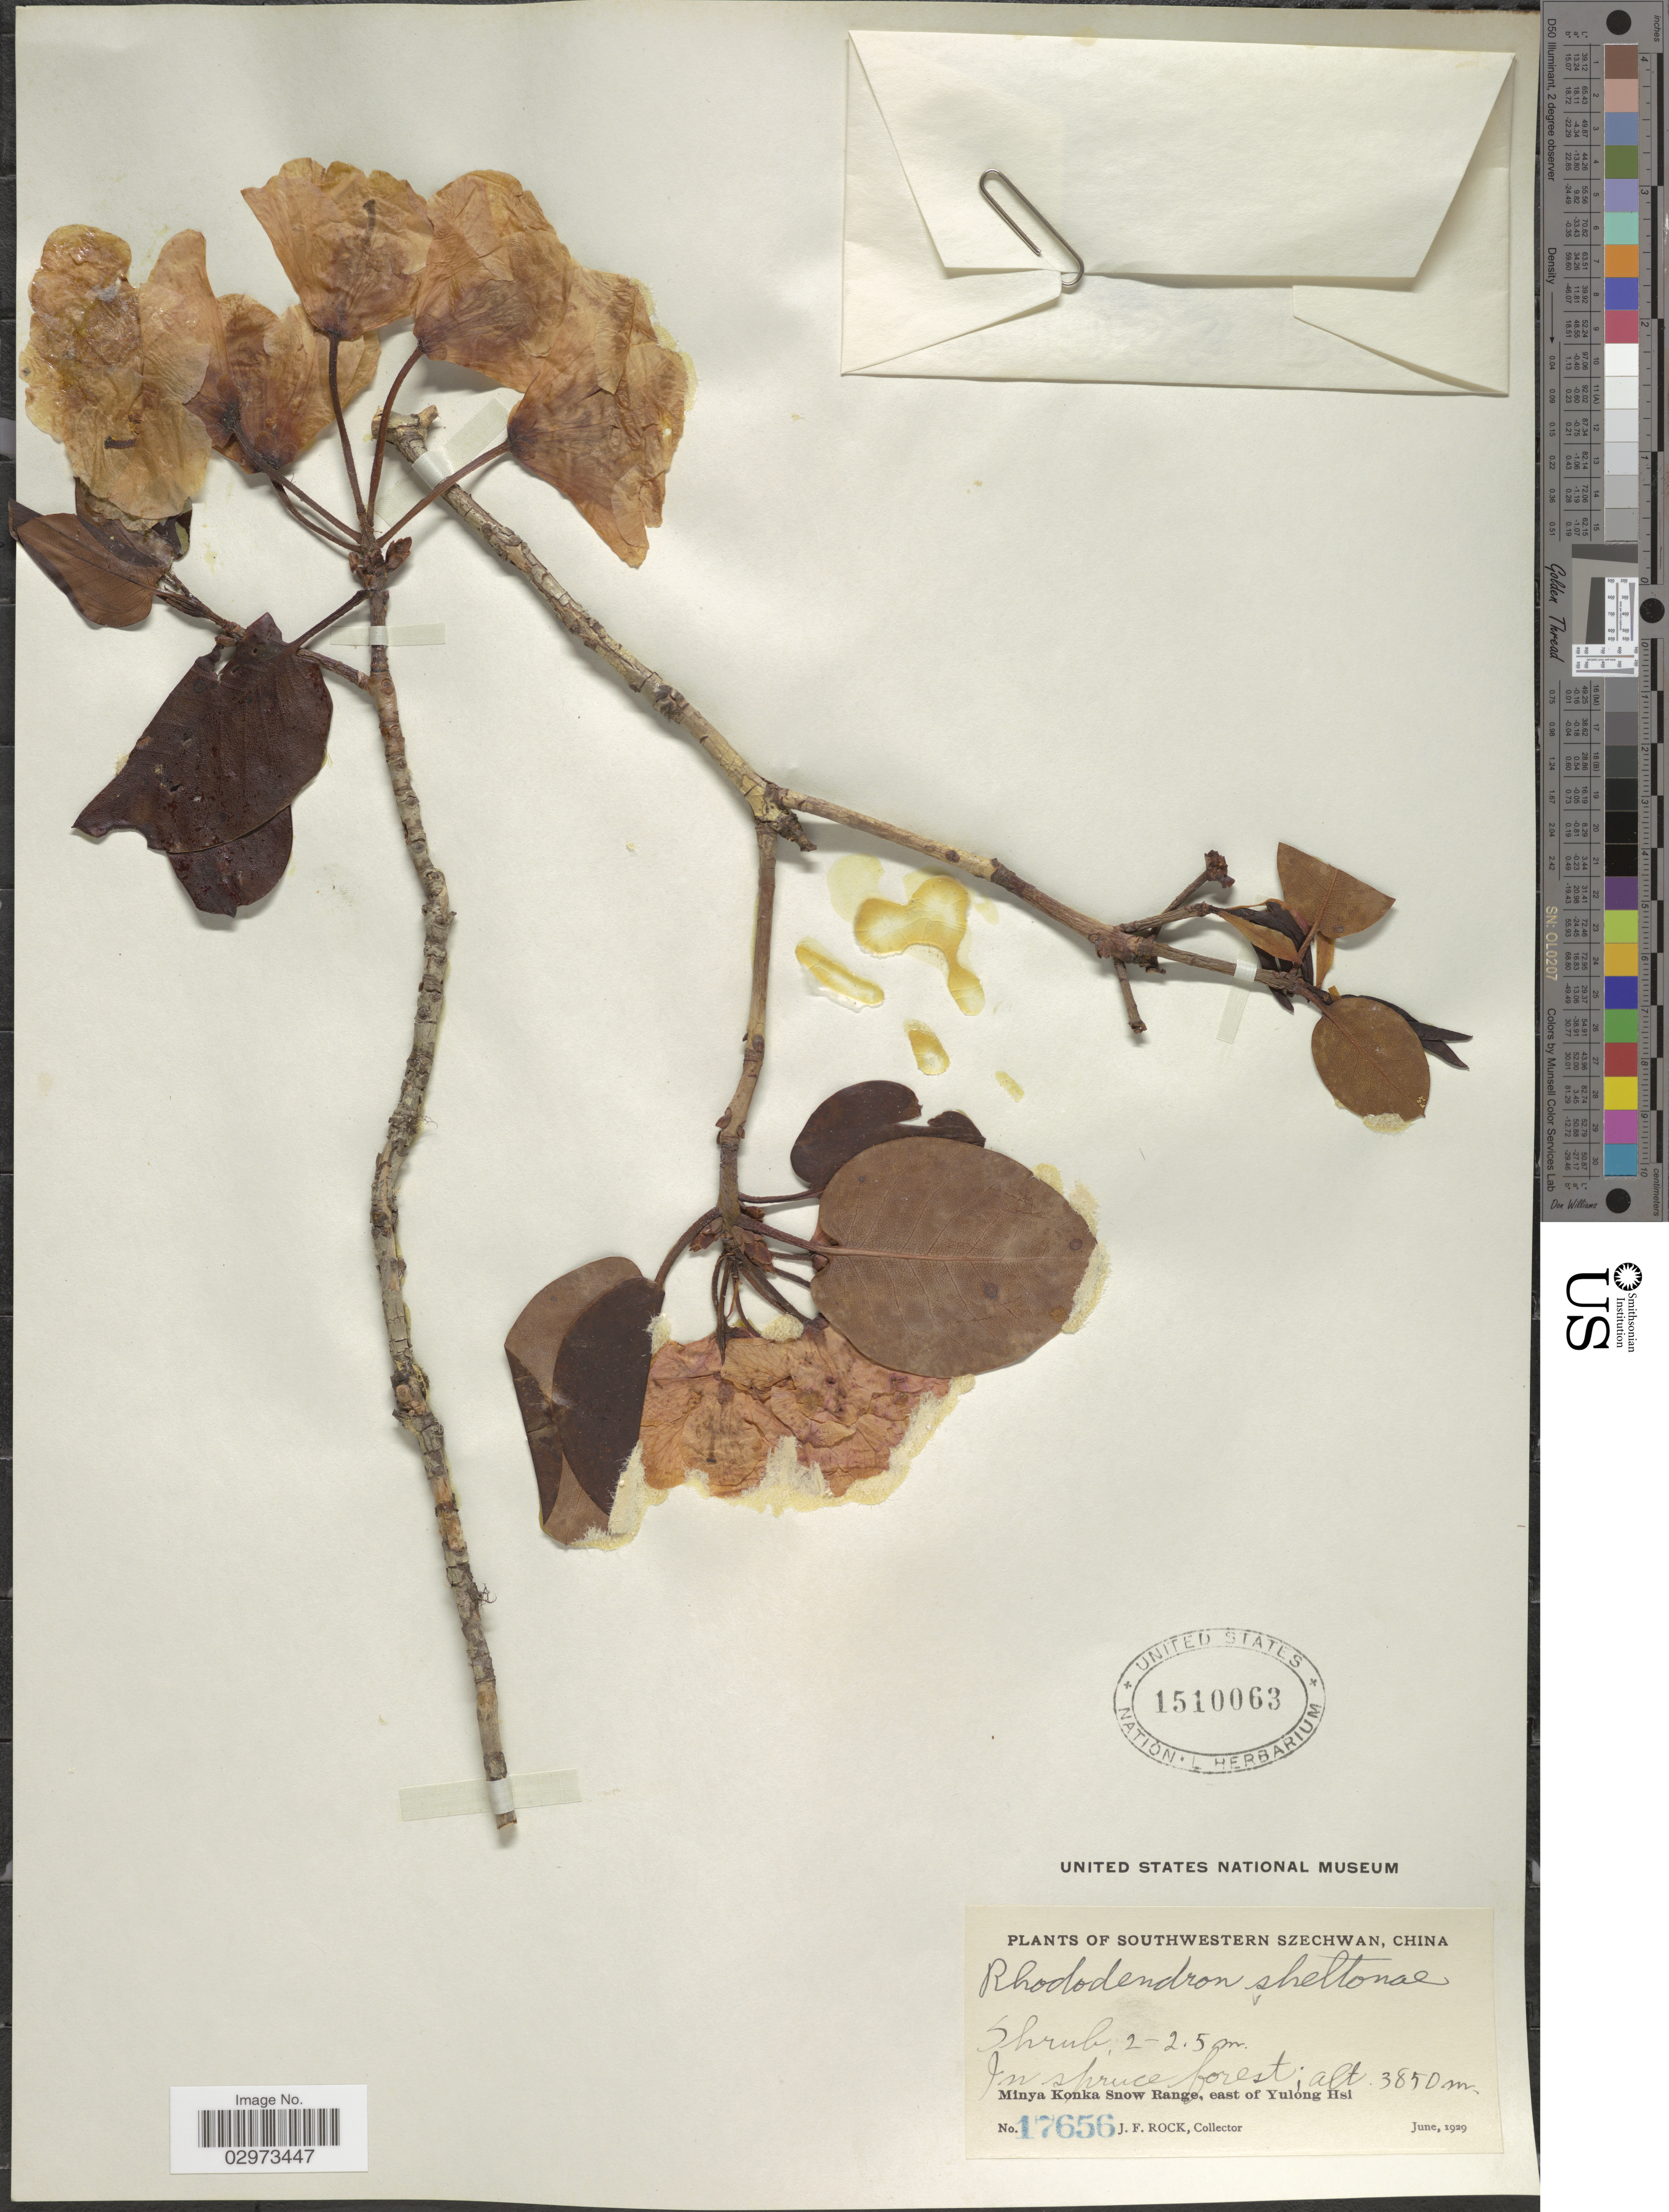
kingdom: Plantae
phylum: Tracheophyta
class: Magnoliopsida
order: Ericales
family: Ericaceae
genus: Rhododendron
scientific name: Rhododendron sheltoniae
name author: Hemsl. & E.H. Wilson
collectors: J. Rock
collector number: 17656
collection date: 1929-06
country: China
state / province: Sichuan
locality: Southwestern Szechwan. Minya Konka Snow Range, east of Yulong Hsi.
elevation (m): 3850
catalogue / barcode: US 1510063